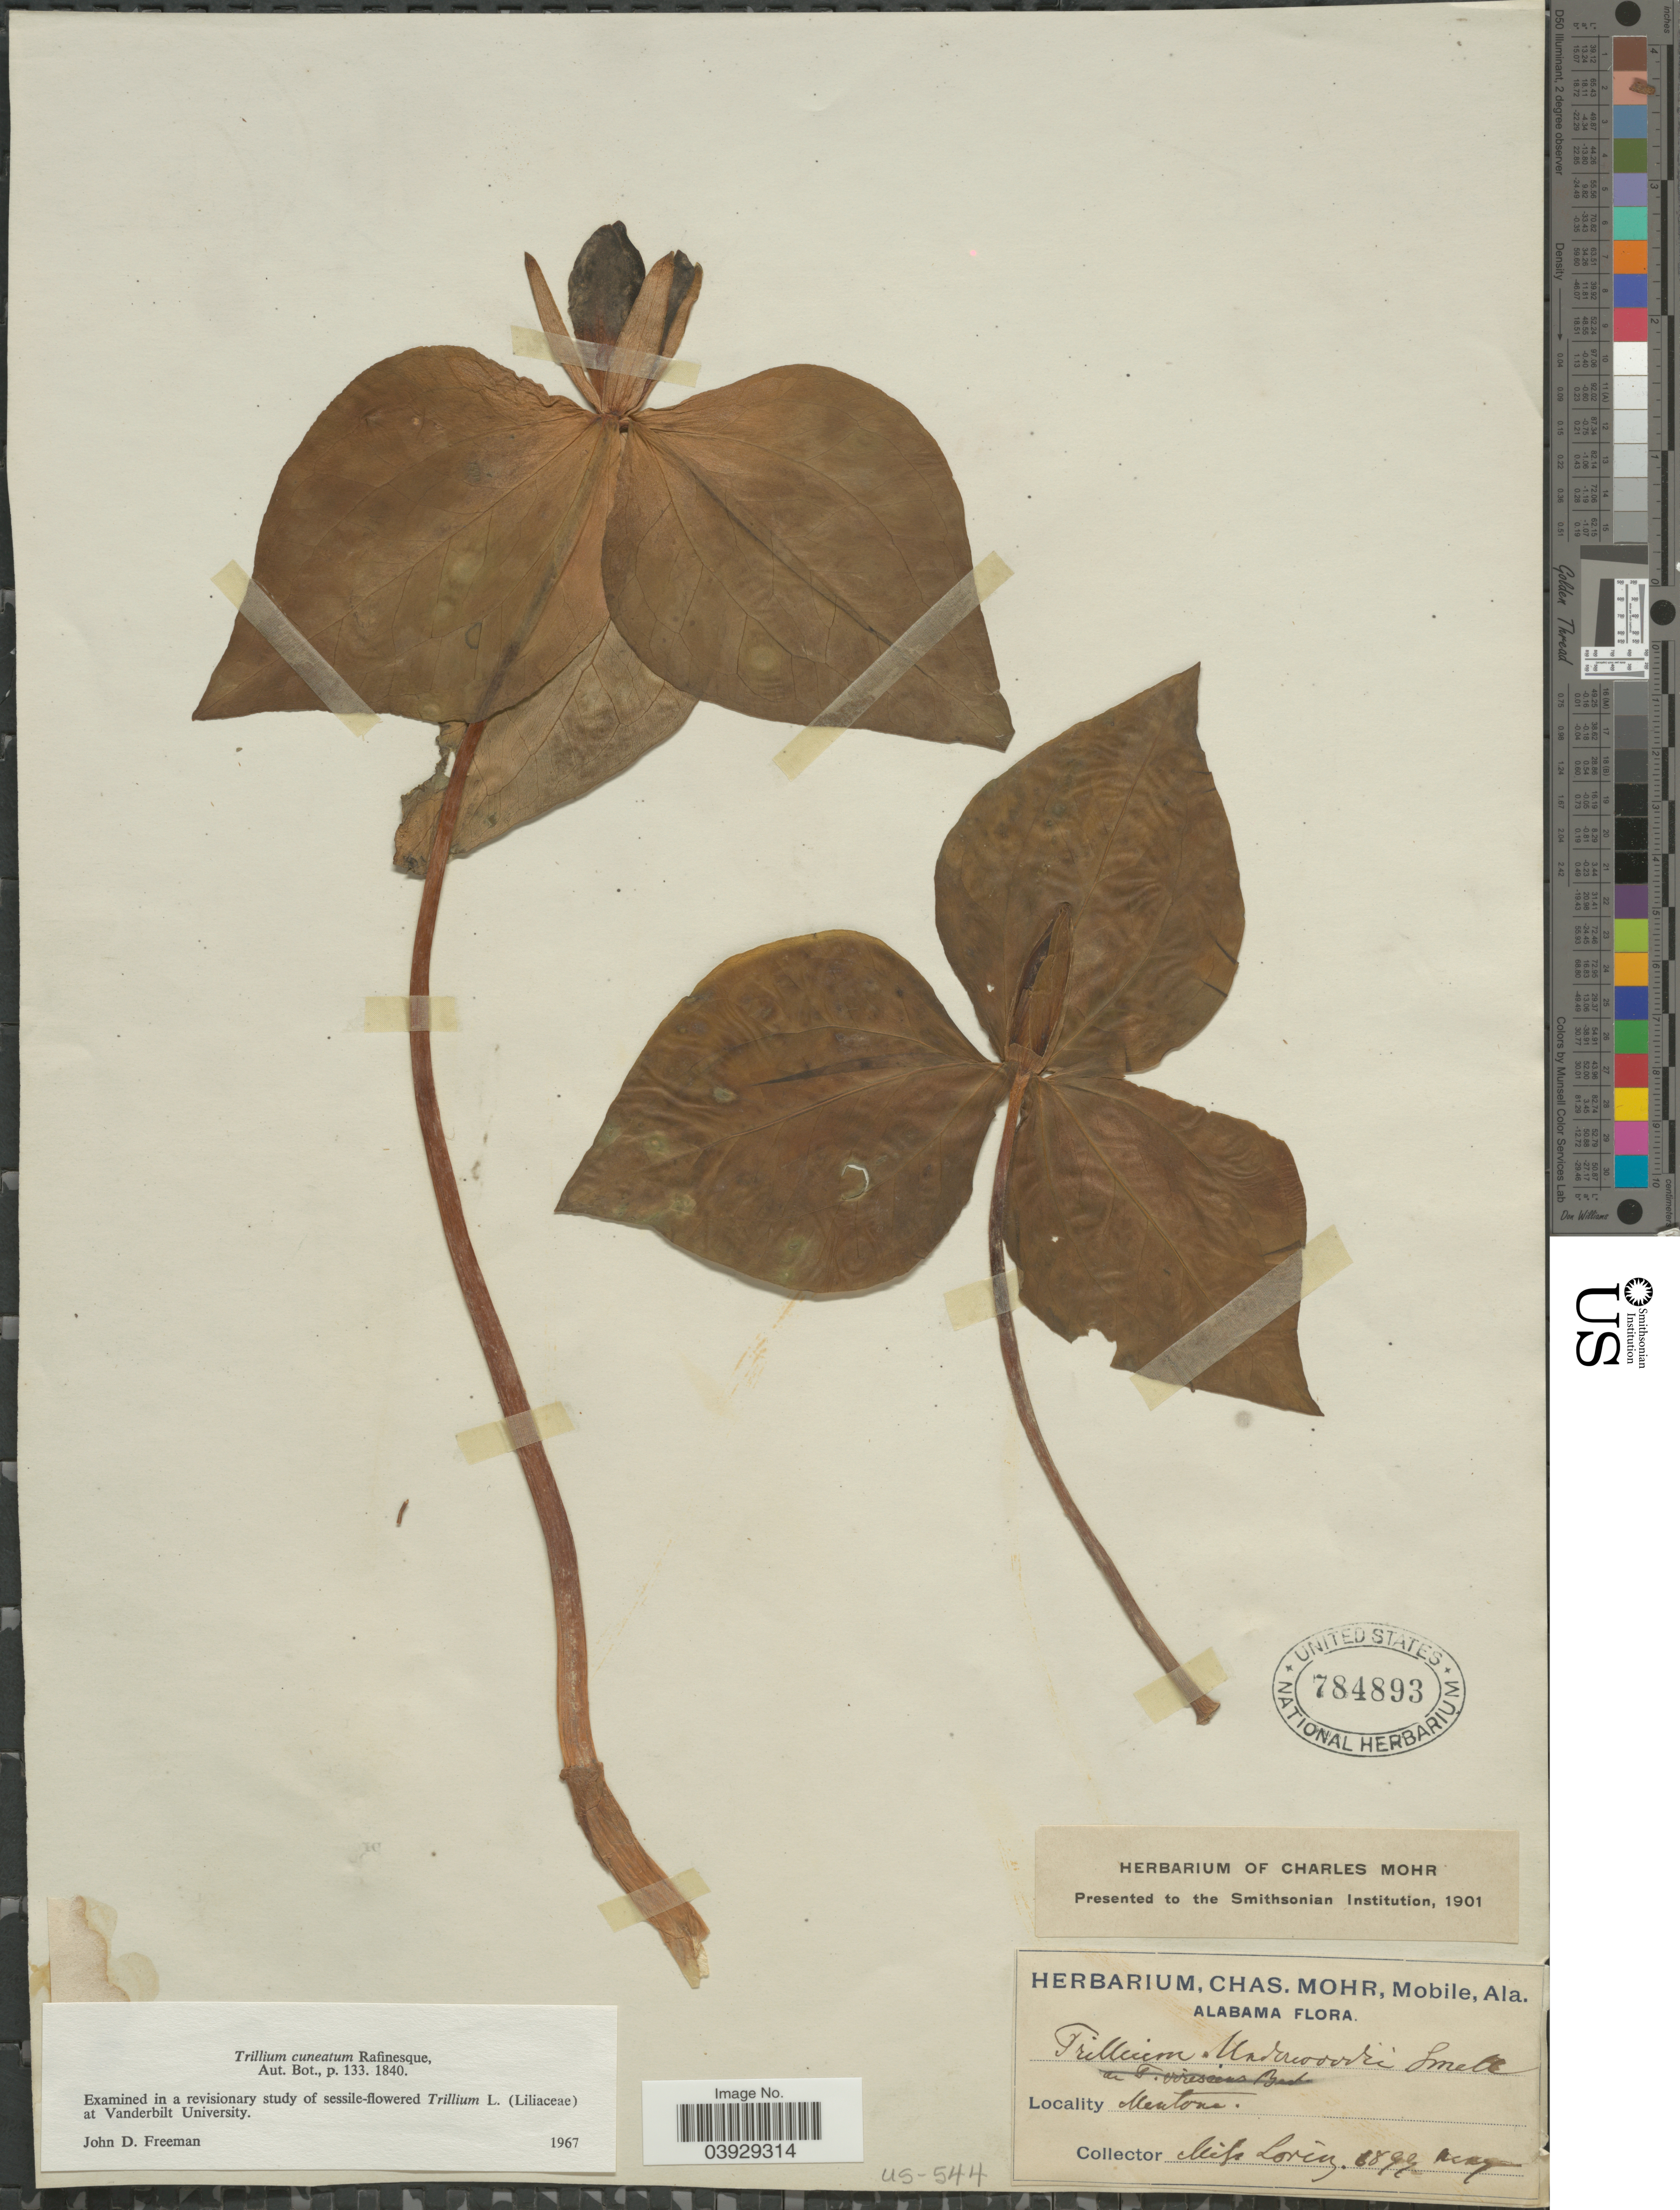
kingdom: Plantae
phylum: Tracheophyta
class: Liliopsida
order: Liliales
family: Melanthiaceae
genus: Trillium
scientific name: Trillium cuneatum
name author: Raf.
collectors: ex herb. Charles Mohr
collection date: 1899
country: United States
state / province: Alabama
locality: Mentone.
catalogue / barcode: US 784893